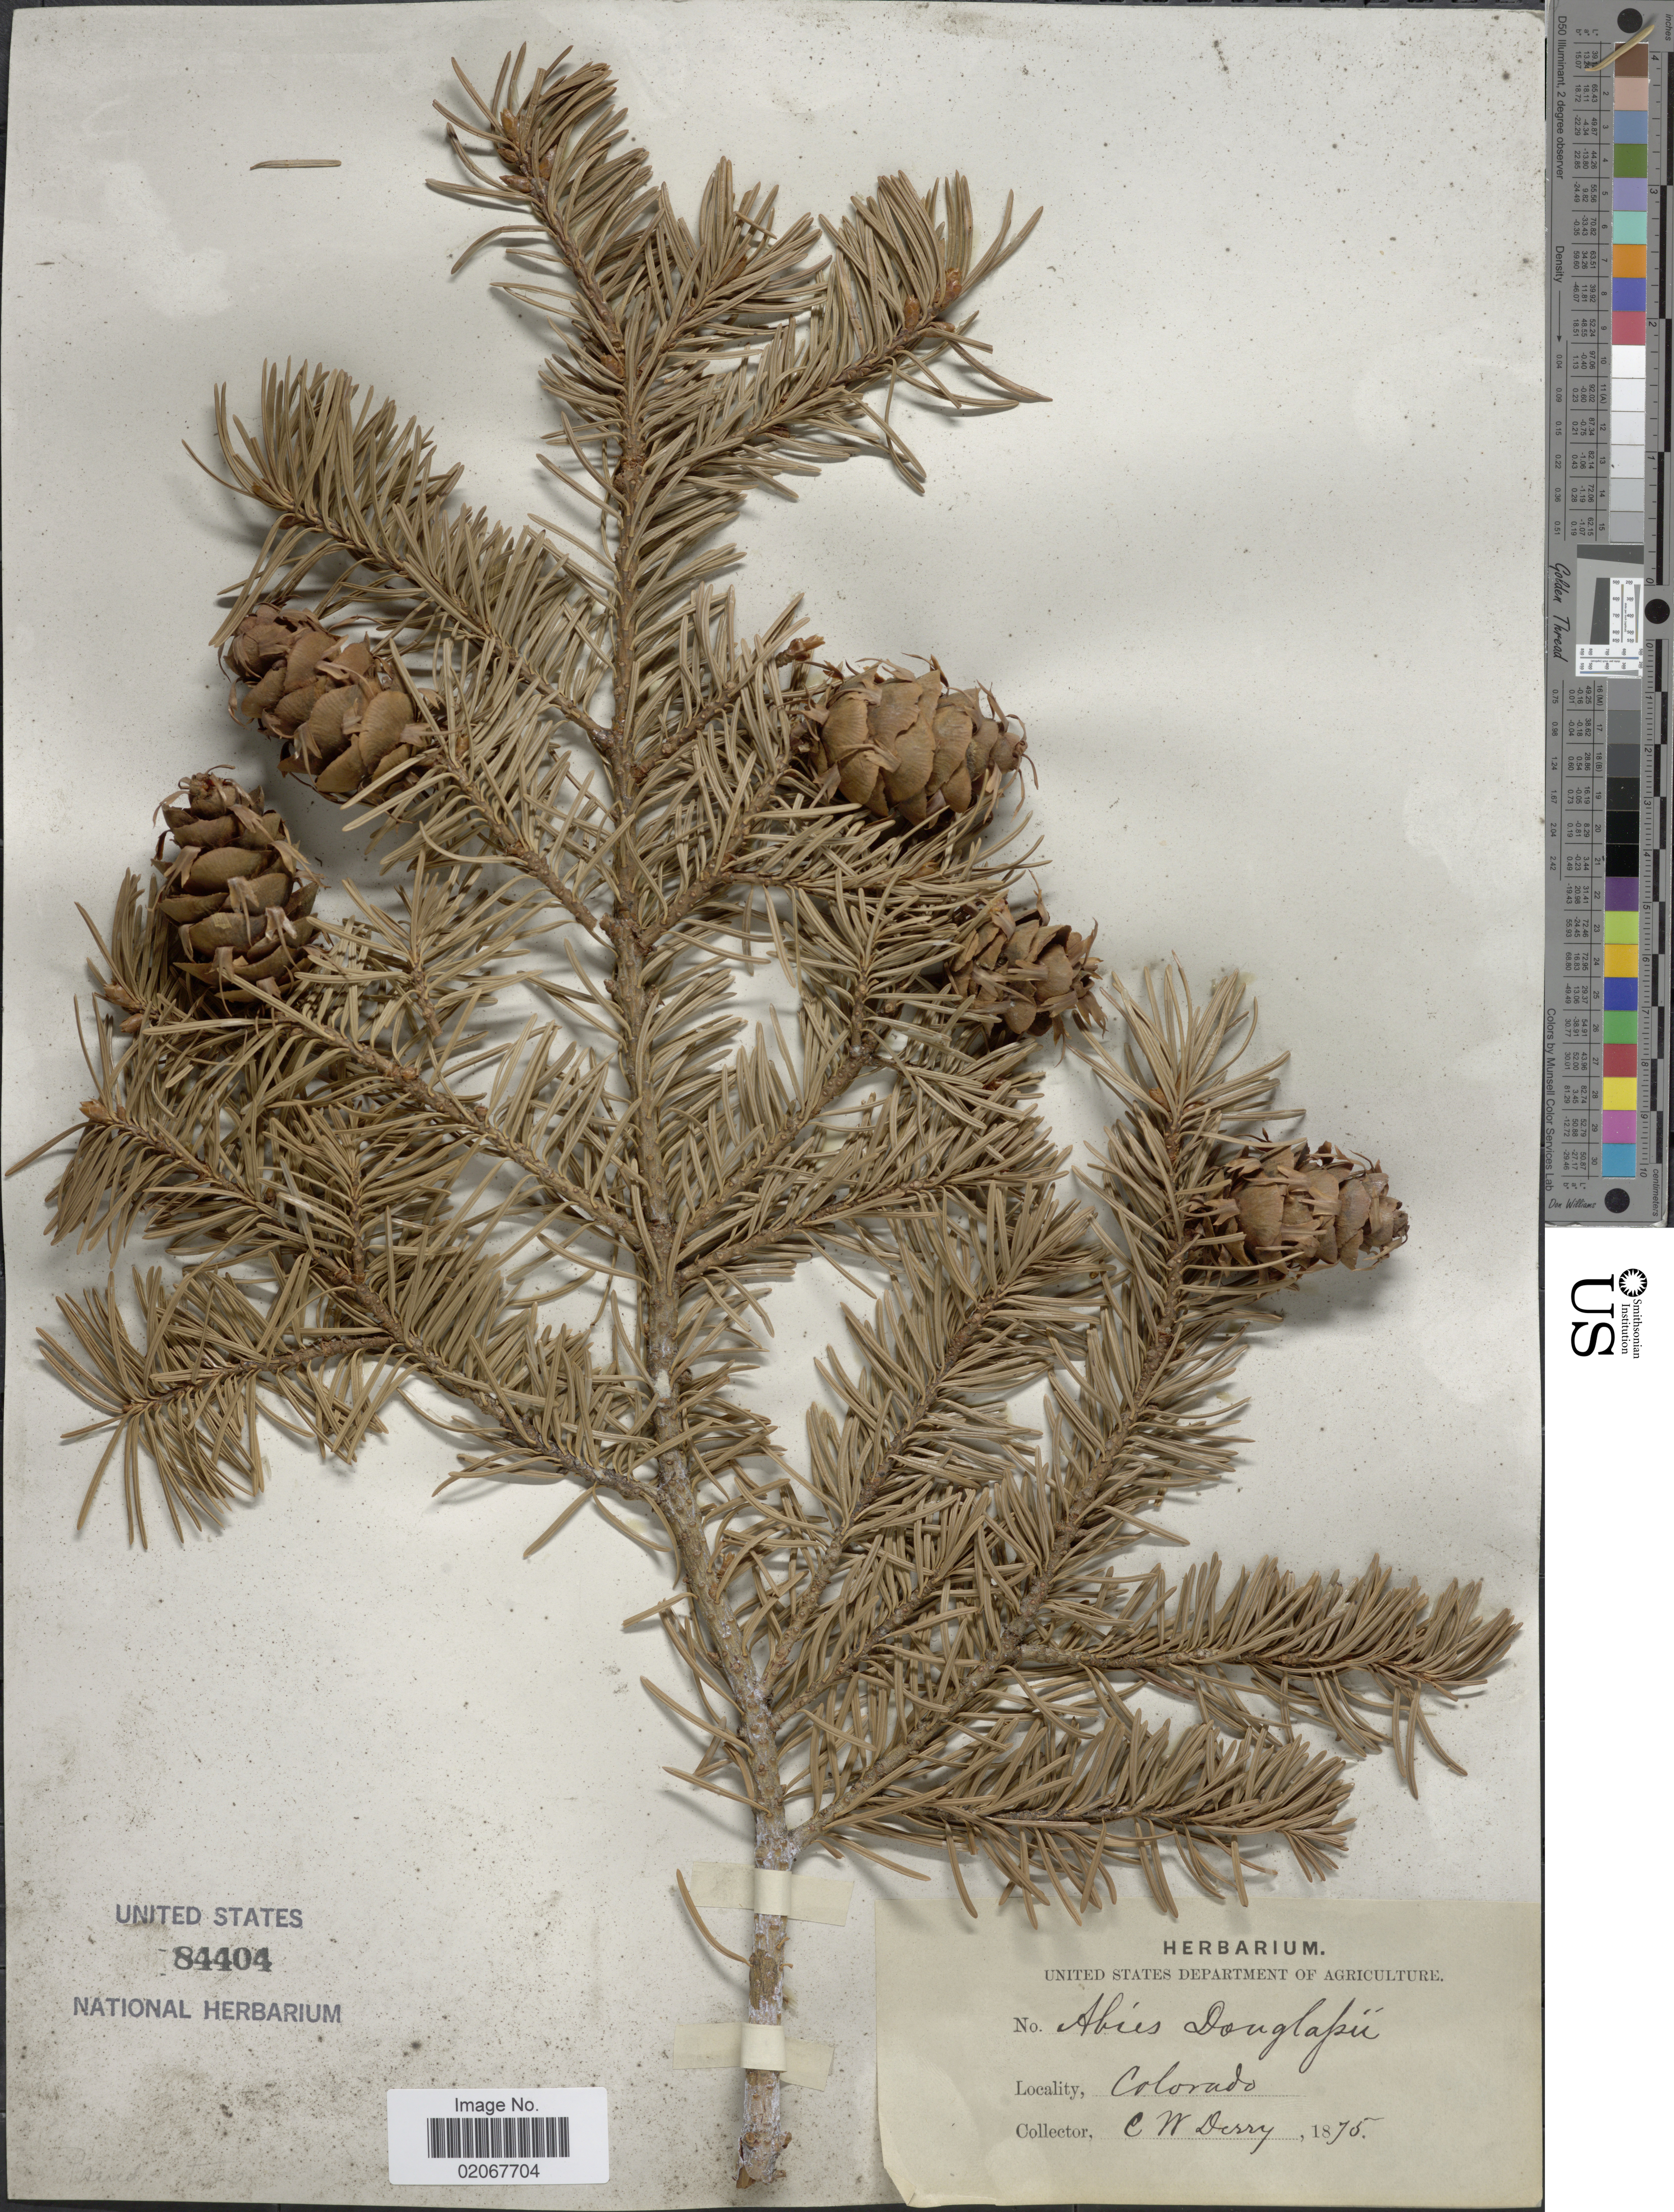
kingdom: Plantae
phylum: Tracheophyta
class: Pinopsida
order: Pinales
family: Pinaceae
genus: Pseudotsuga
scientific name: Pseudotsuga menziesii var. glauca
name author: (Beissn.) Franco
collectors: C. Derry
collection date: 1875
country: United States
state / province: Colorado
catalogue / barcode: US 84404